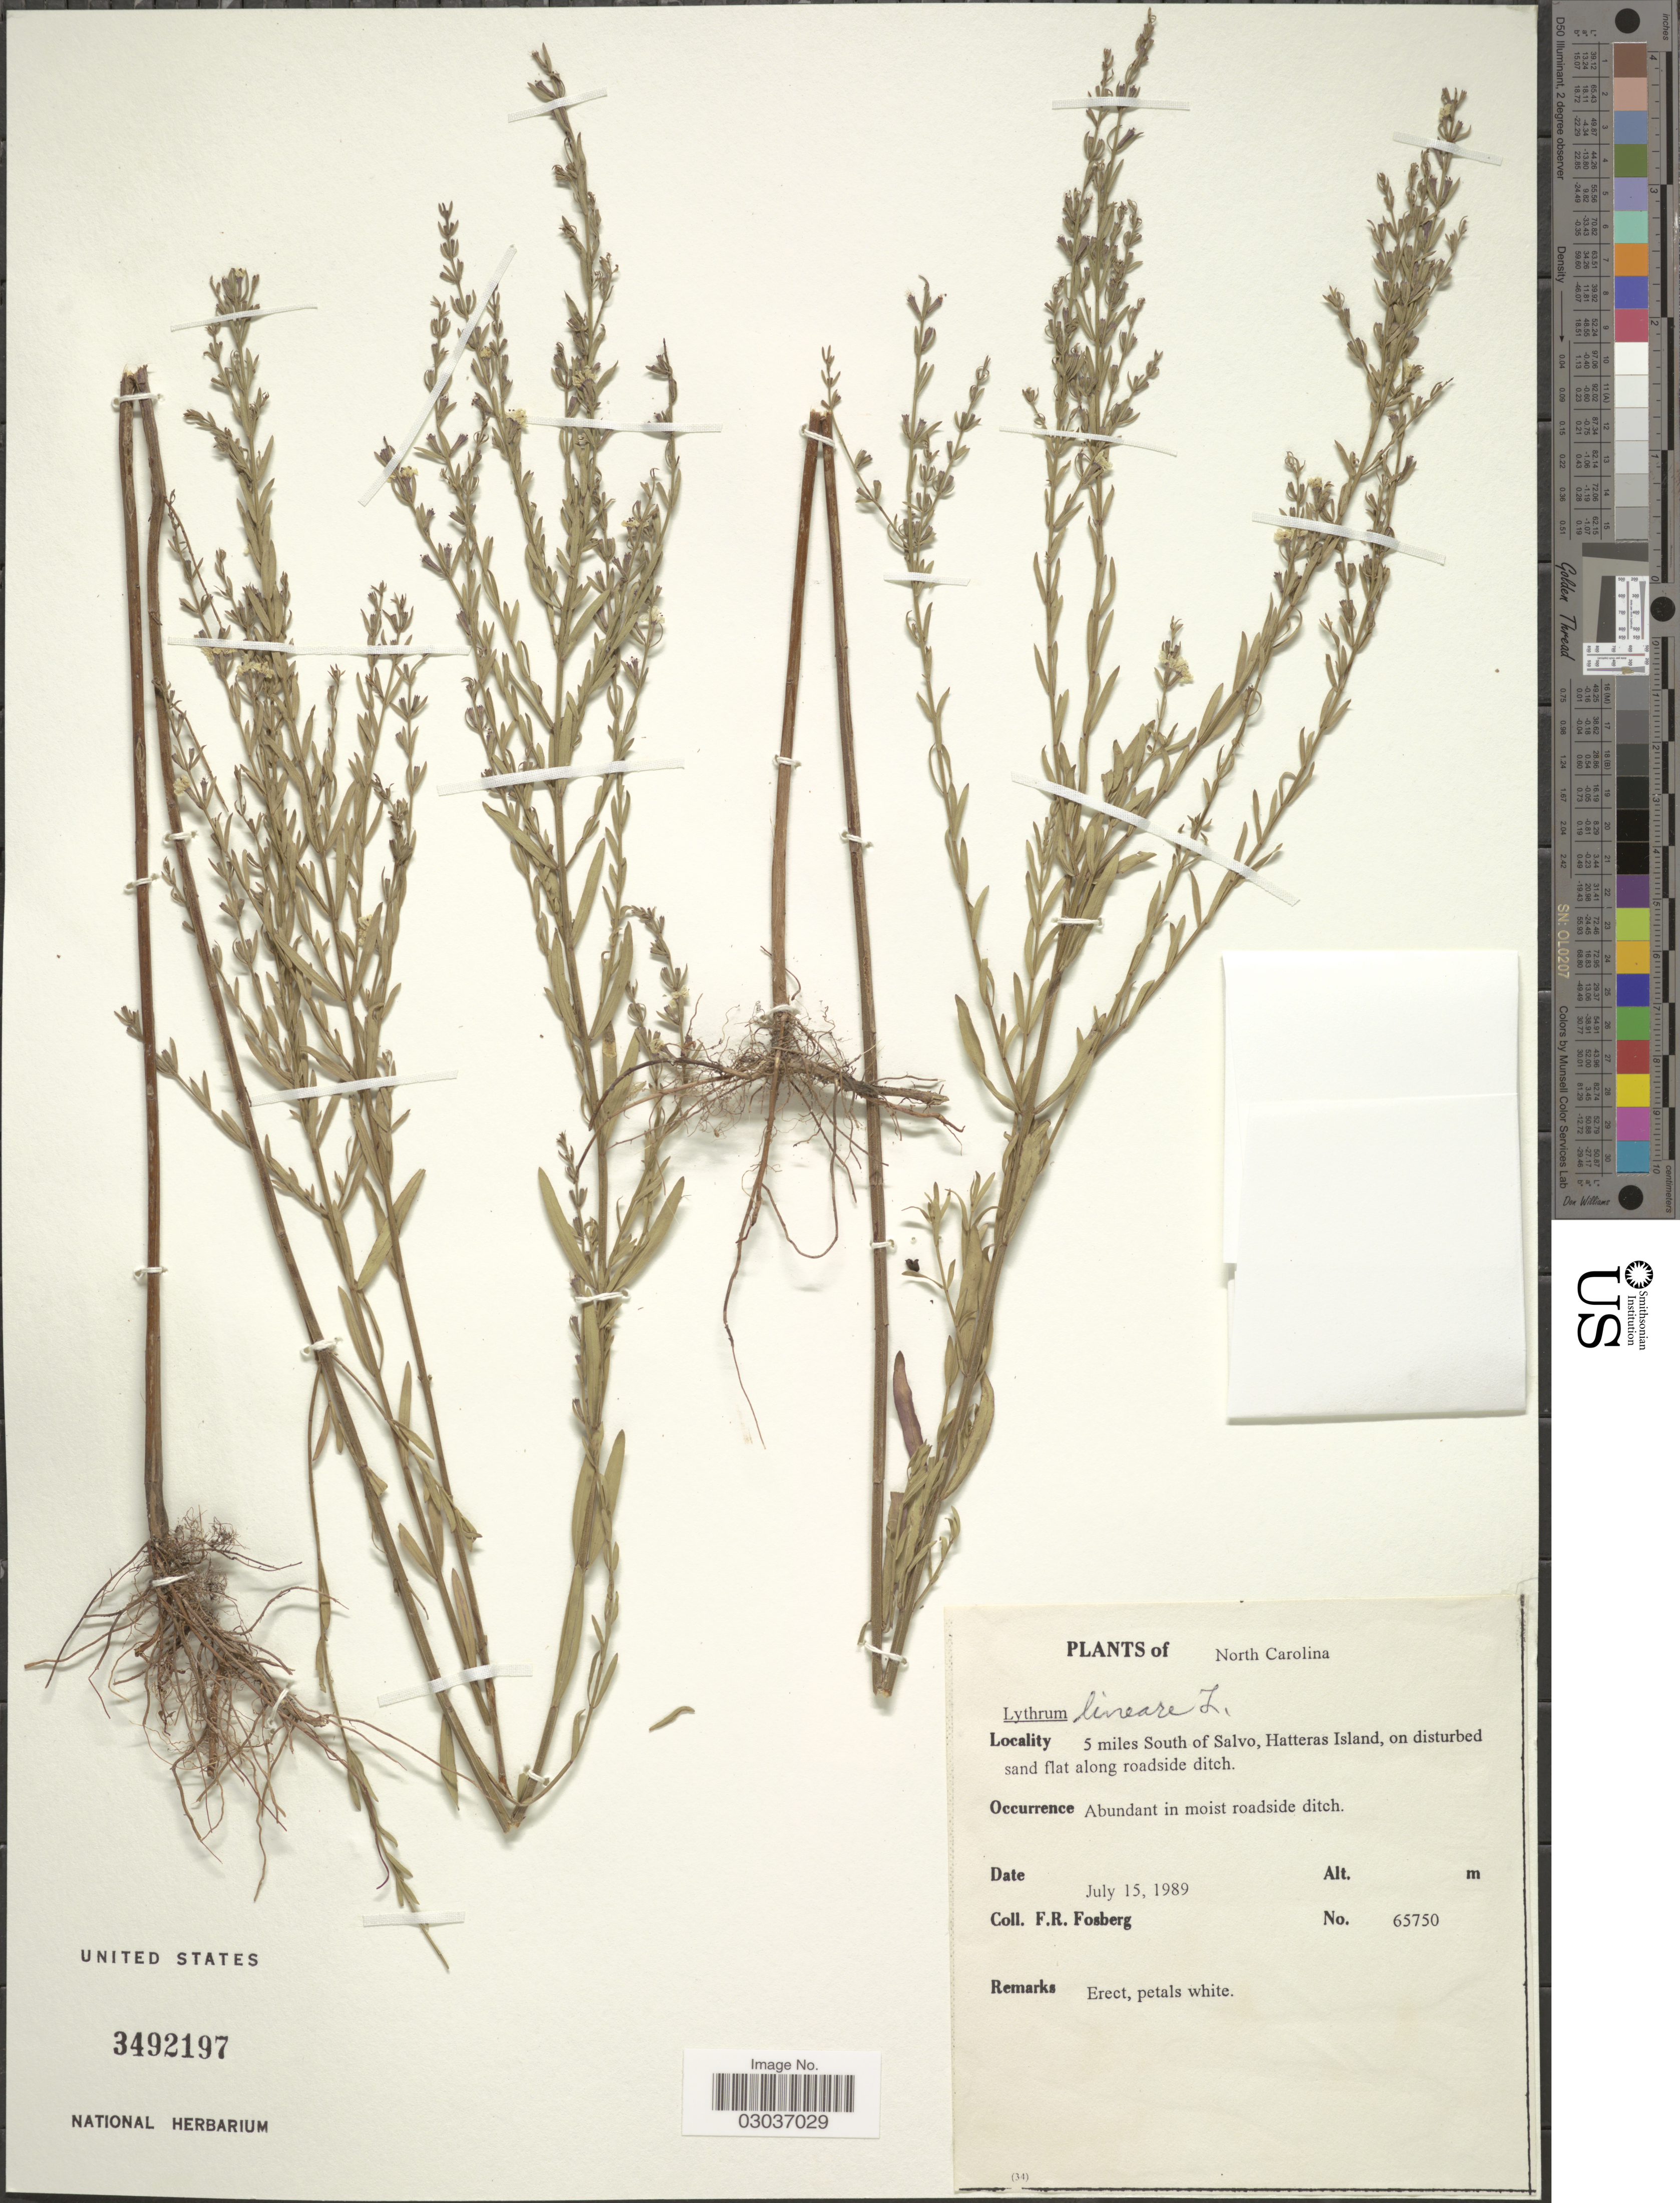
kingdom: Plantae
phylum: Tracheophyta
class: Magnoliopsida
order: Myrtales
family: Lythraceae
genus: Lythrum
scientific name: Lythrum lineare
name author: L.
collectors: F. R. Fosberg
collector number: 65750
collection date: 1989-07-15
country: United States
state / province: North Carolina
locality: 5 miles South of Salvo, Hatteras Island, on disturbed sand flat along roadside ditch.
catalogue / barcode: US 3492197